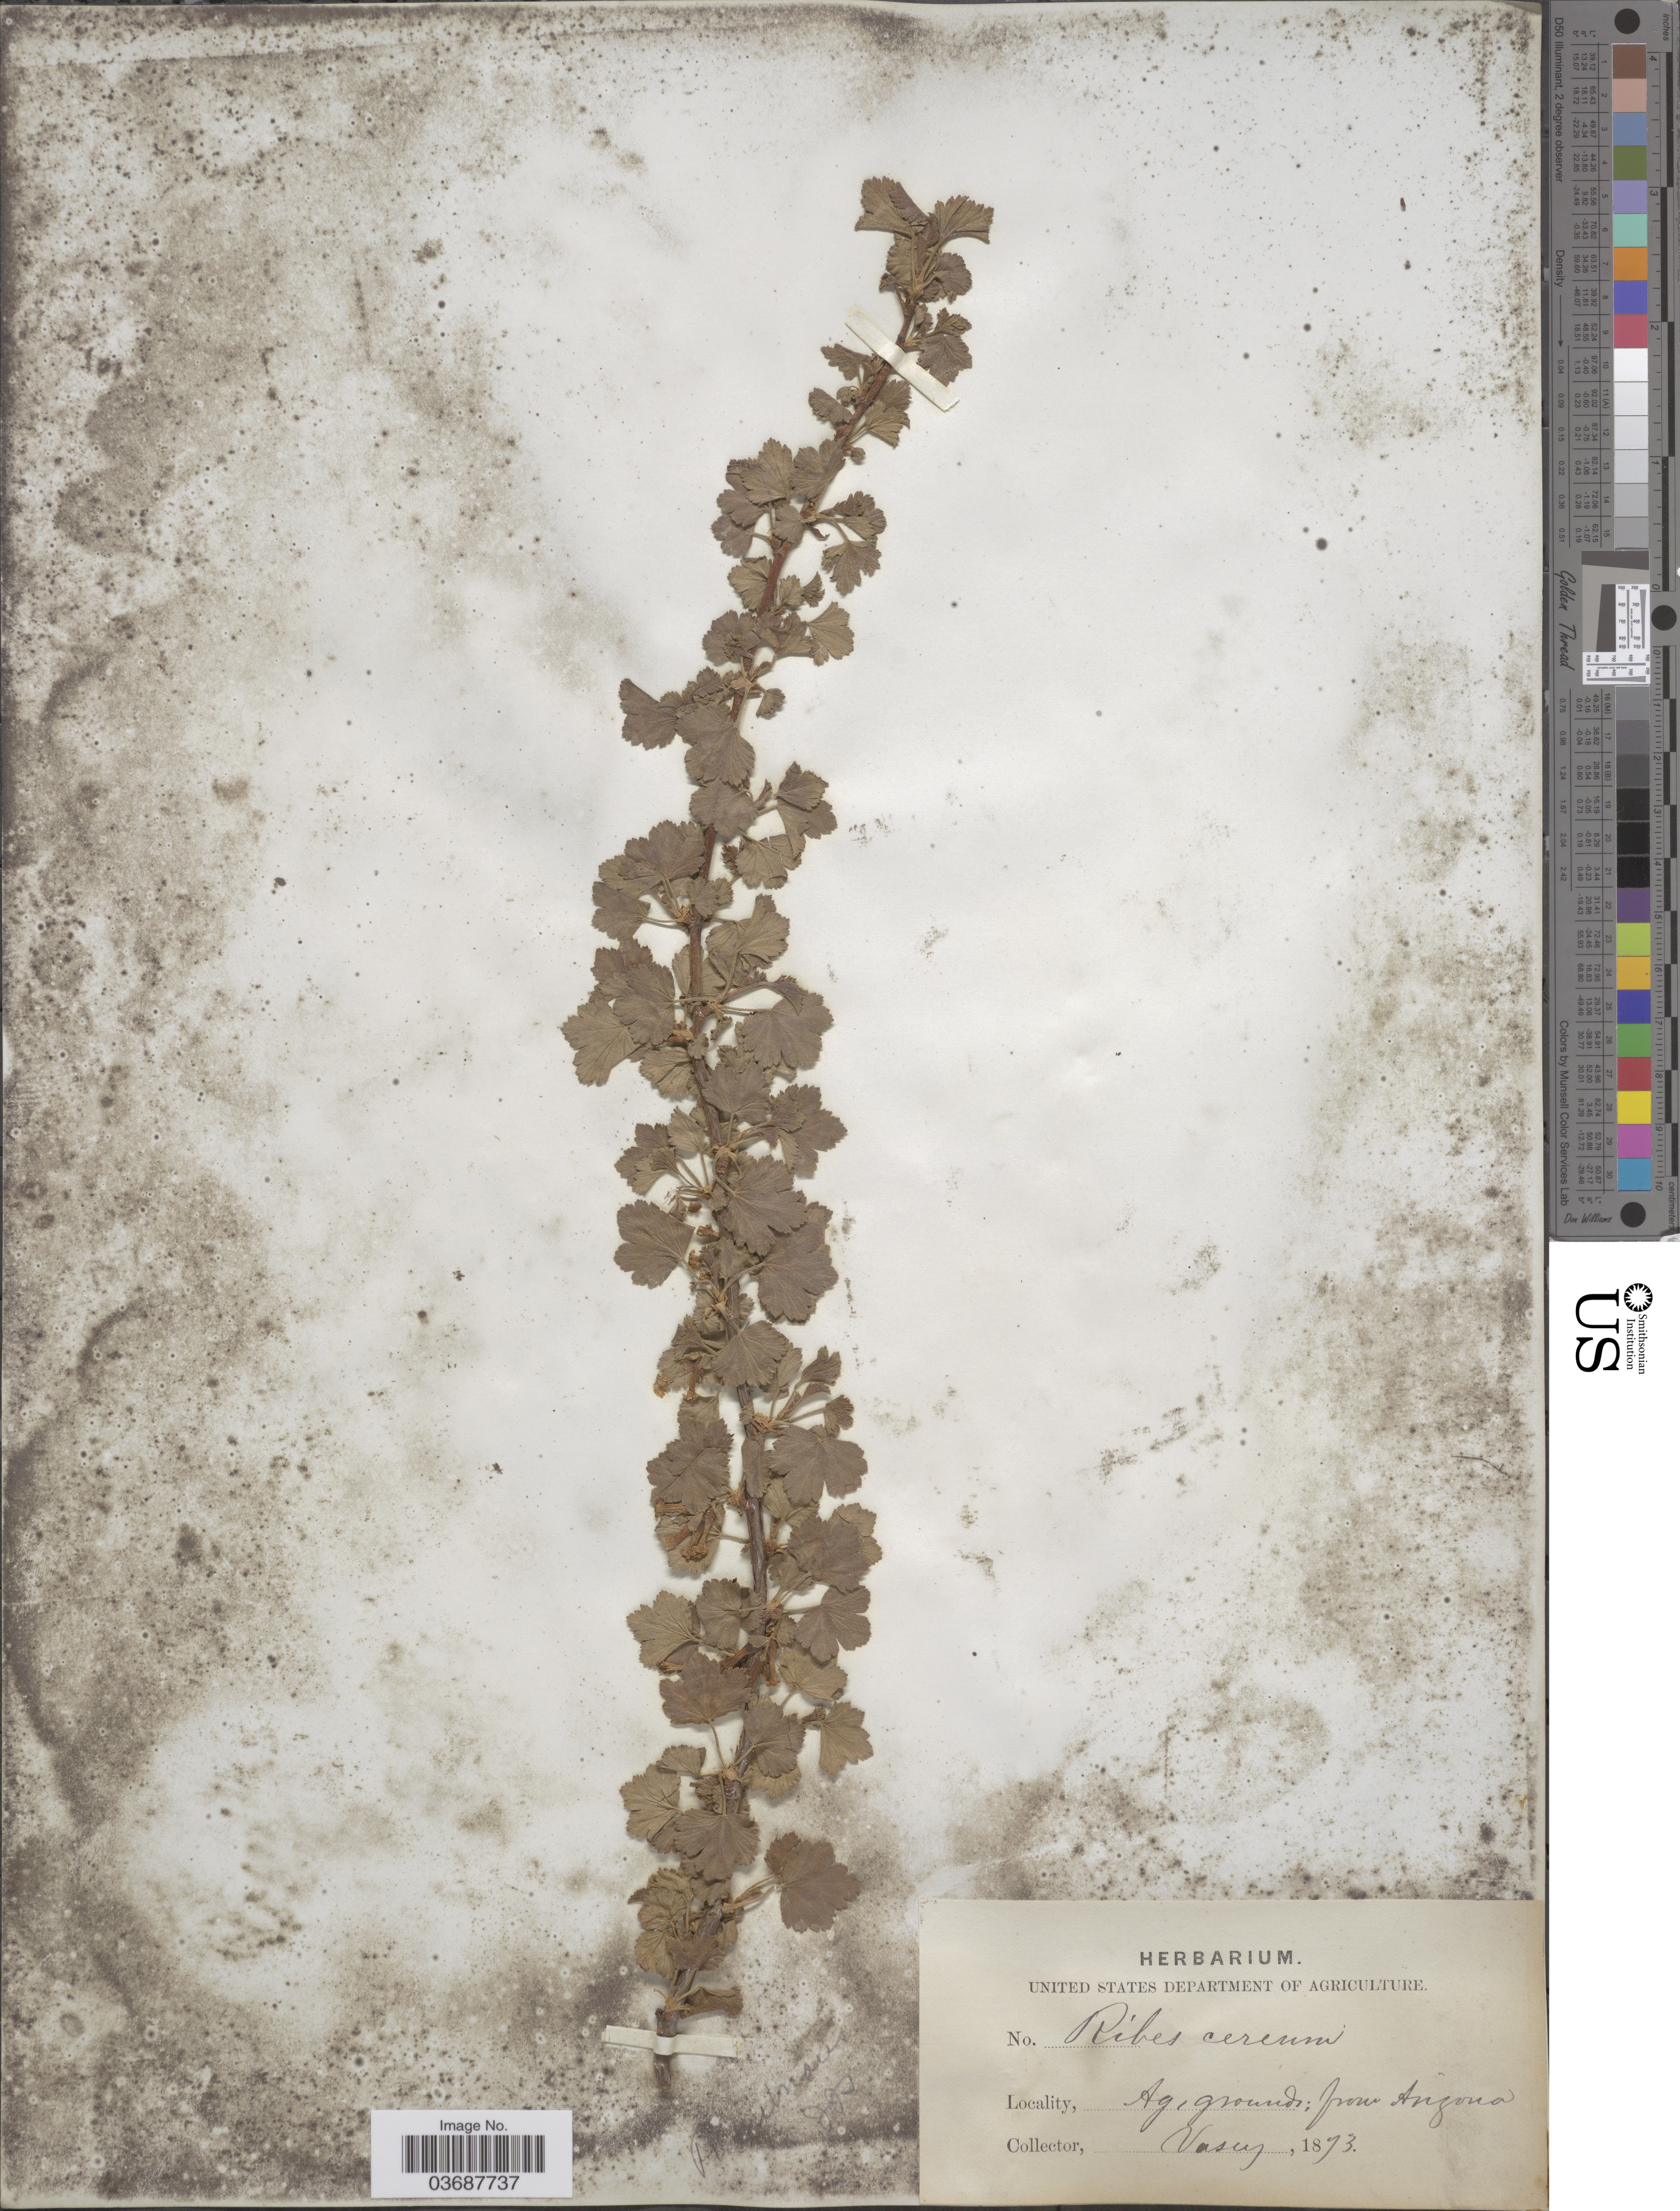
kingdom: Plantae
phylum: Tracheophyta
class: Magnoliopsida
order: Saxifragales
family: Grossulariaceae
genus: Ribes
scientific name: Ribes inebrians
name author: Lindl.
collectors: Vasey, --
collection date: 1873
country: United States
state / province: Arizona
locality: Agr. grounds; from Arizona.